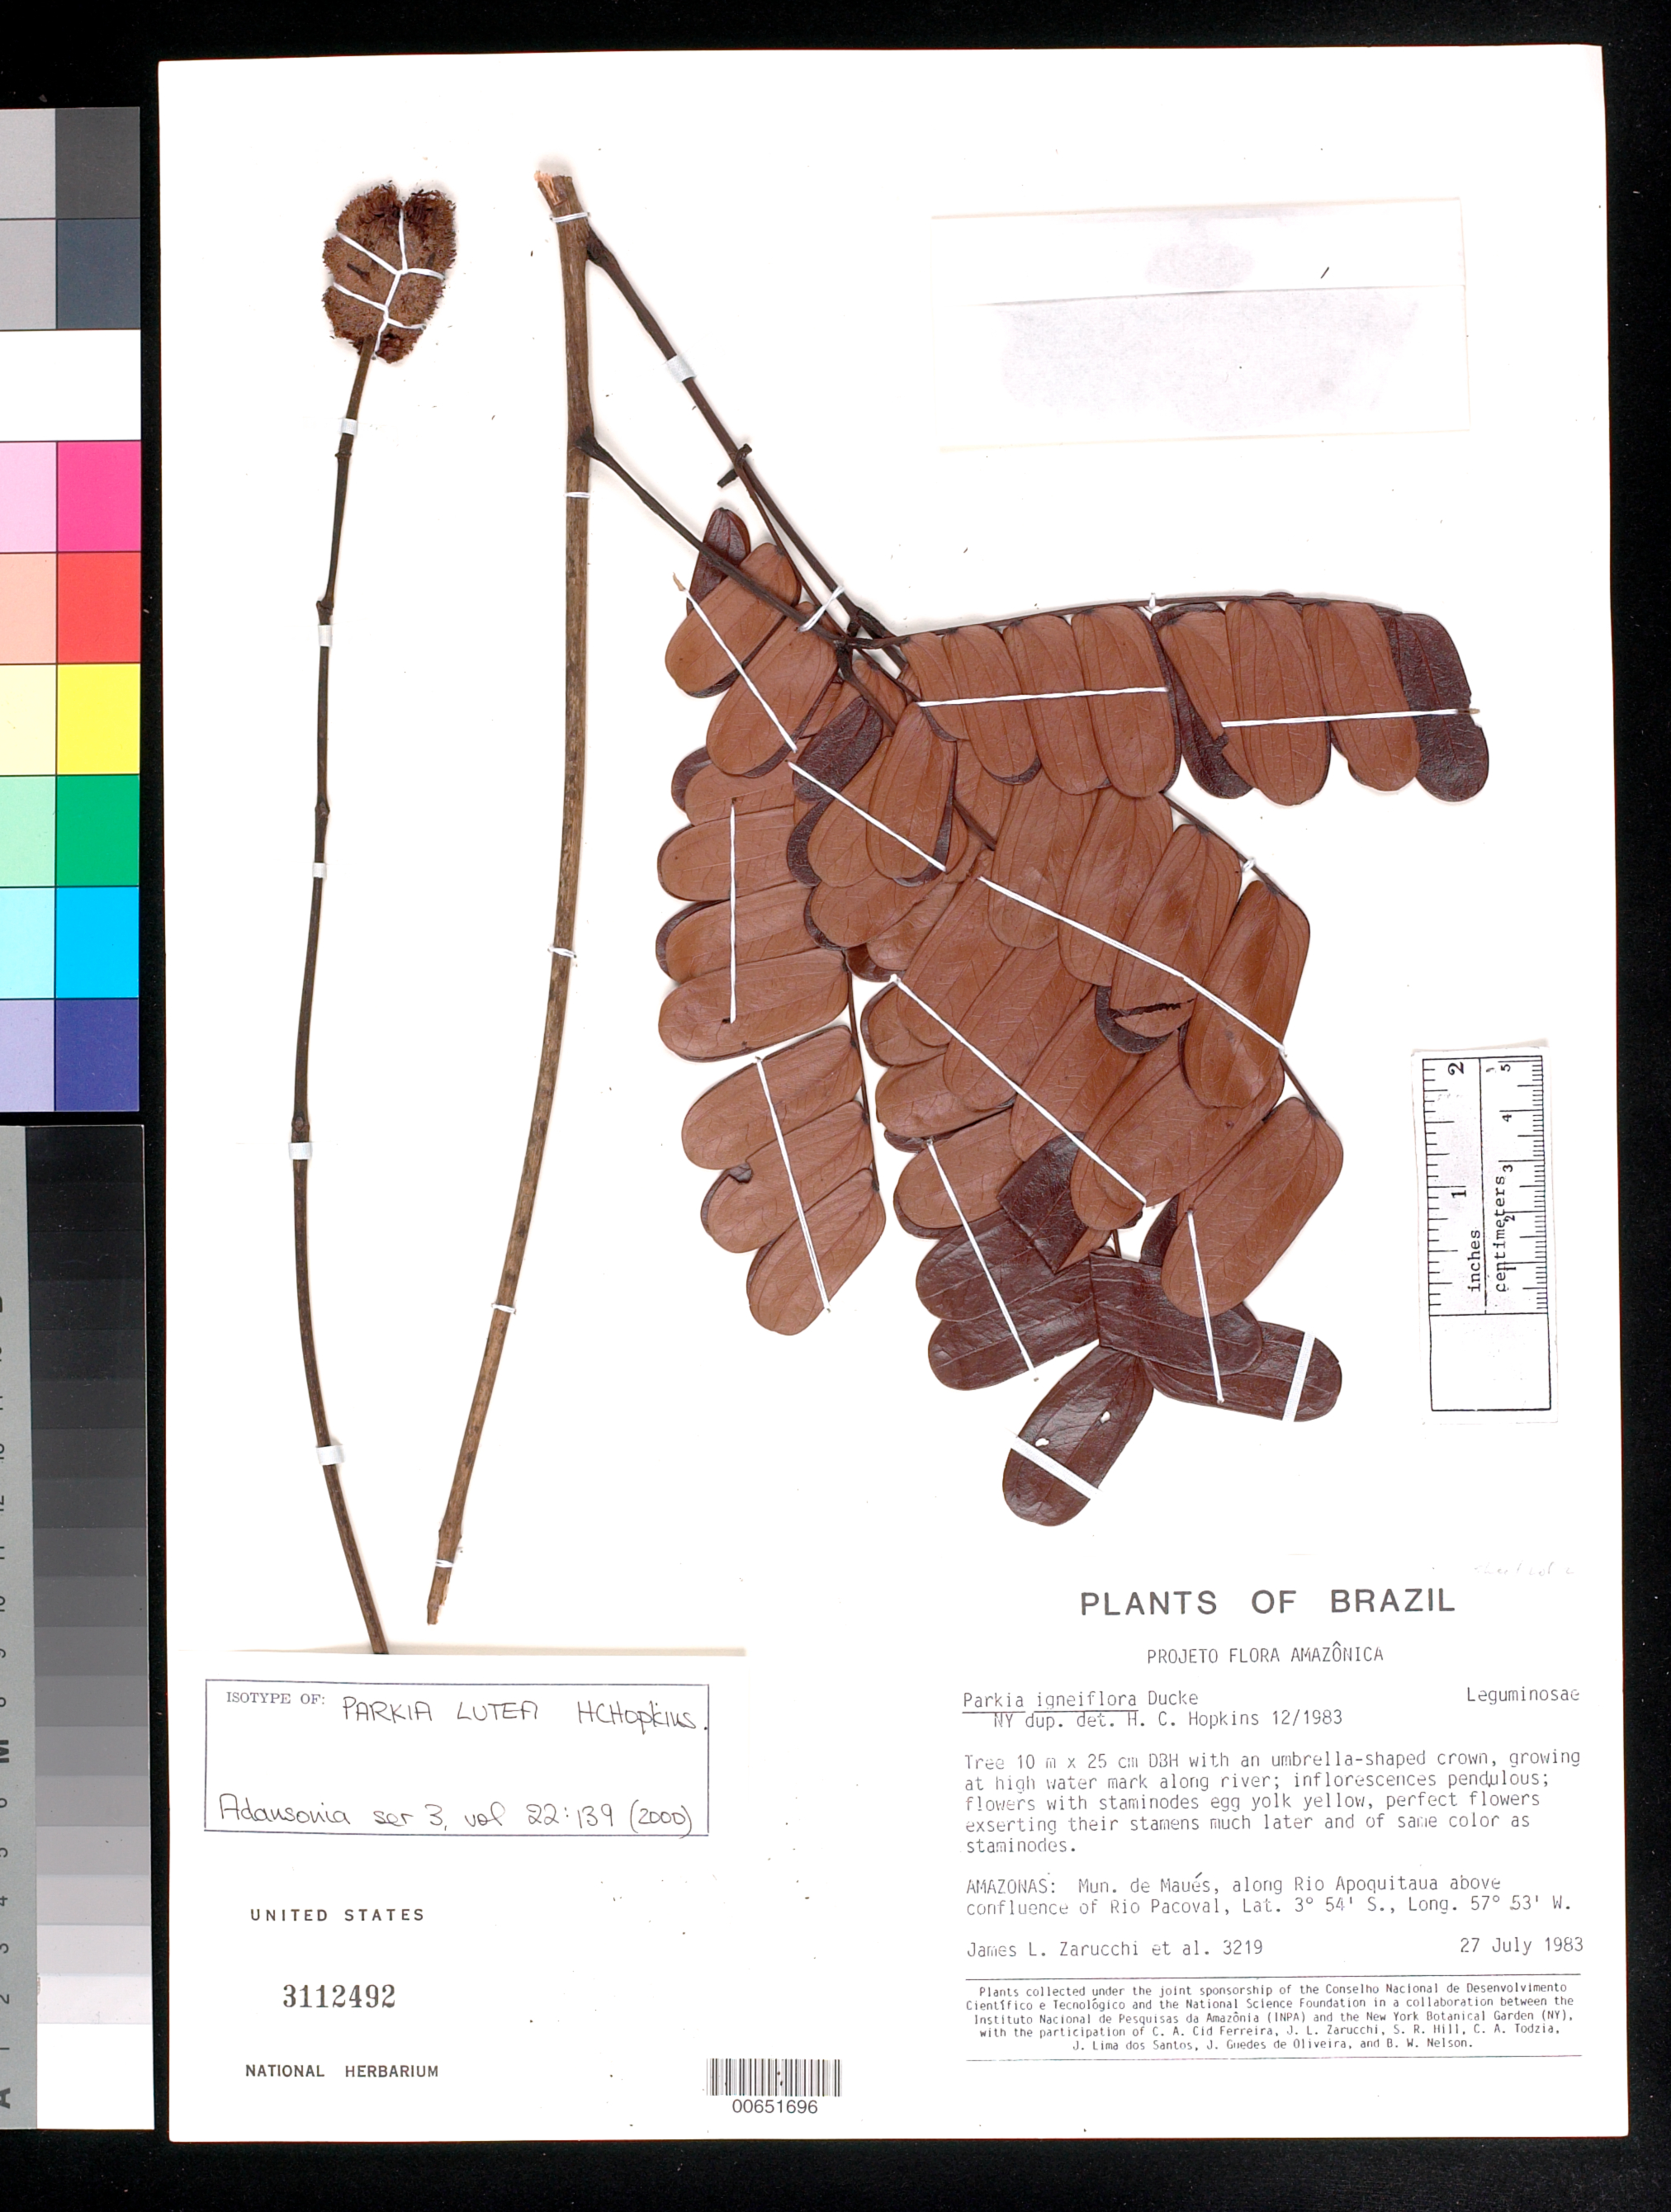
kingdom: Plantae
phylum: Tracheophyta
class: Magnoliopsida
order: Fabales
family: Fabaceae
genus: Parkia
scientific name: Parkia lutea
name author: H.C. Hopkins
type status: Isotype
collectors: J. L. Zarucchi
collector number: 3219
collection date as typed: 27 Jul 1983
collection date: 1983-07-27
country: Brazil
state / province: Amazônas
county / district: Maués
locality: Along Rio Apoquitaua above confluence of Rio Pacoval.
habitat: Growing at high water mark along river.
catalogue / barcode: US 3112492